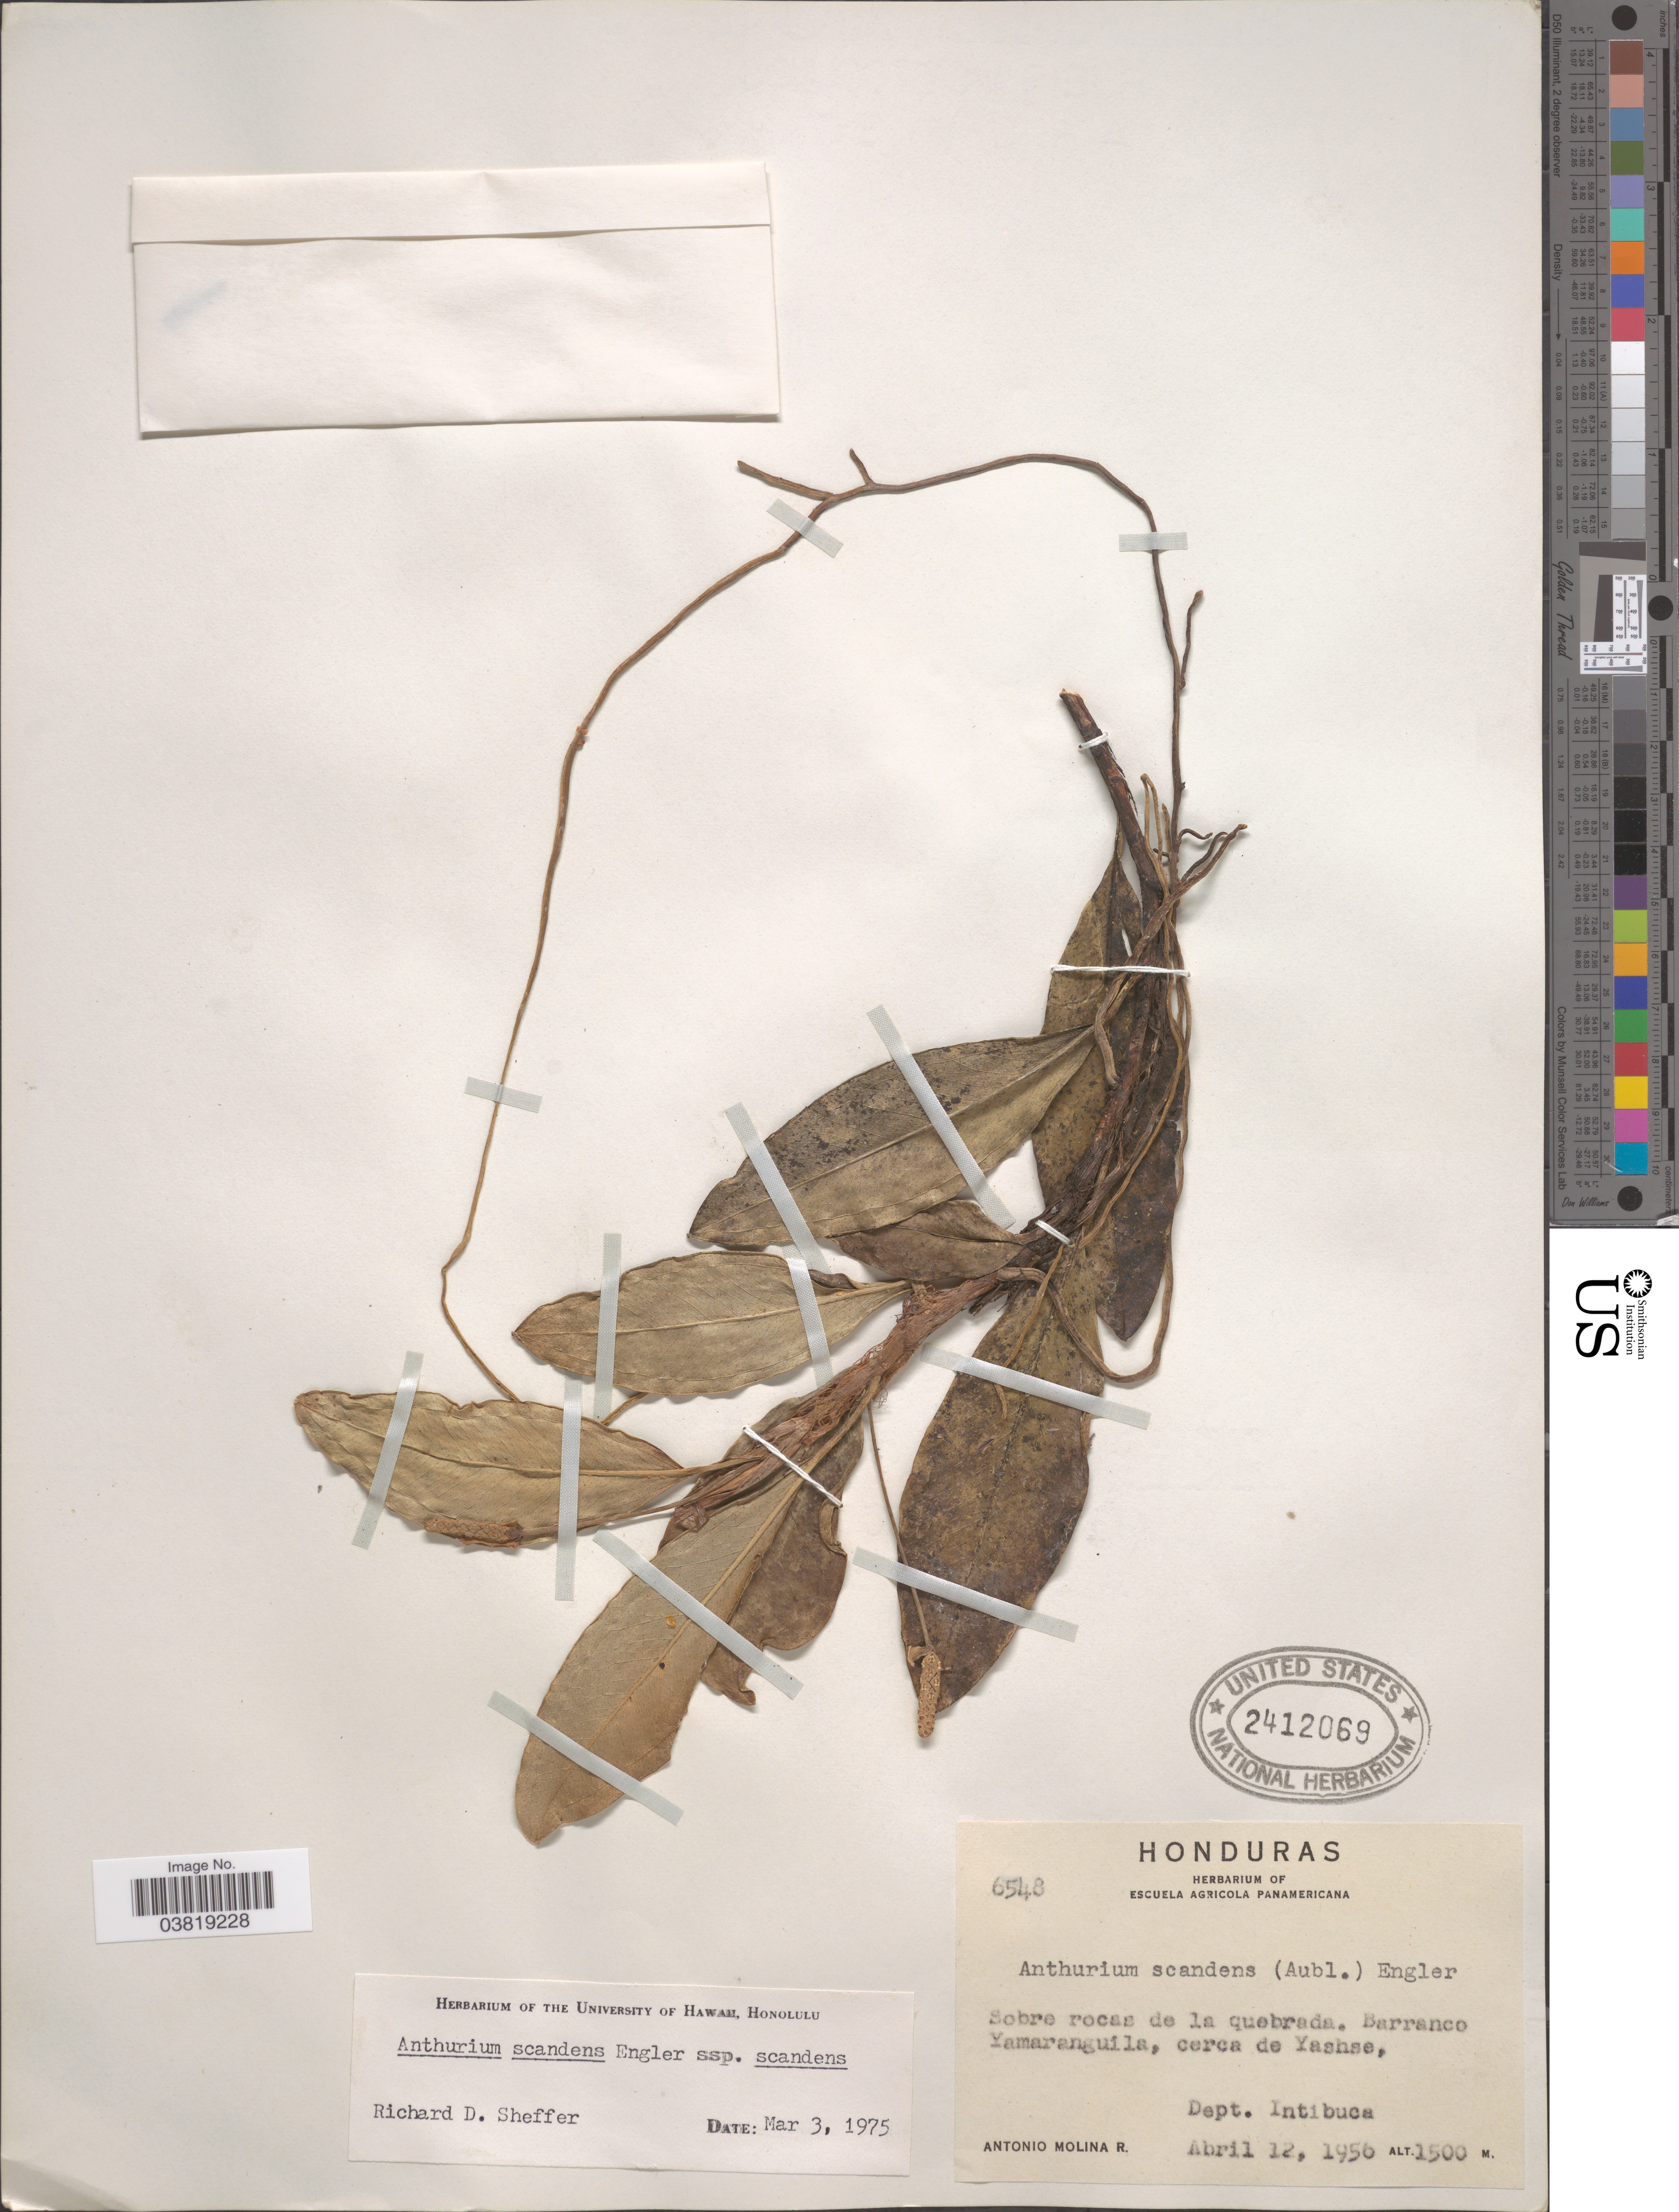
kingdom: Plantae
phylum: Tracheophyta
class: Liliopsida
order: Alismatales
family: Araceae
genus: Anthurium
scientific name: Anthurium scandens var. scandens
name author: (Aubl.) Engl.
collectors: A. Molina R.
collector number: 6548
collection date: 1956-04-12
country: Honduras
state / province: Intibuca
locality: Sobre rocas de la quebrada. Barranco Yamaranguila, cerca de Yashse, Dept. Intibuca.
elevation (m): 1500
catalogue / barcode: US 2412069